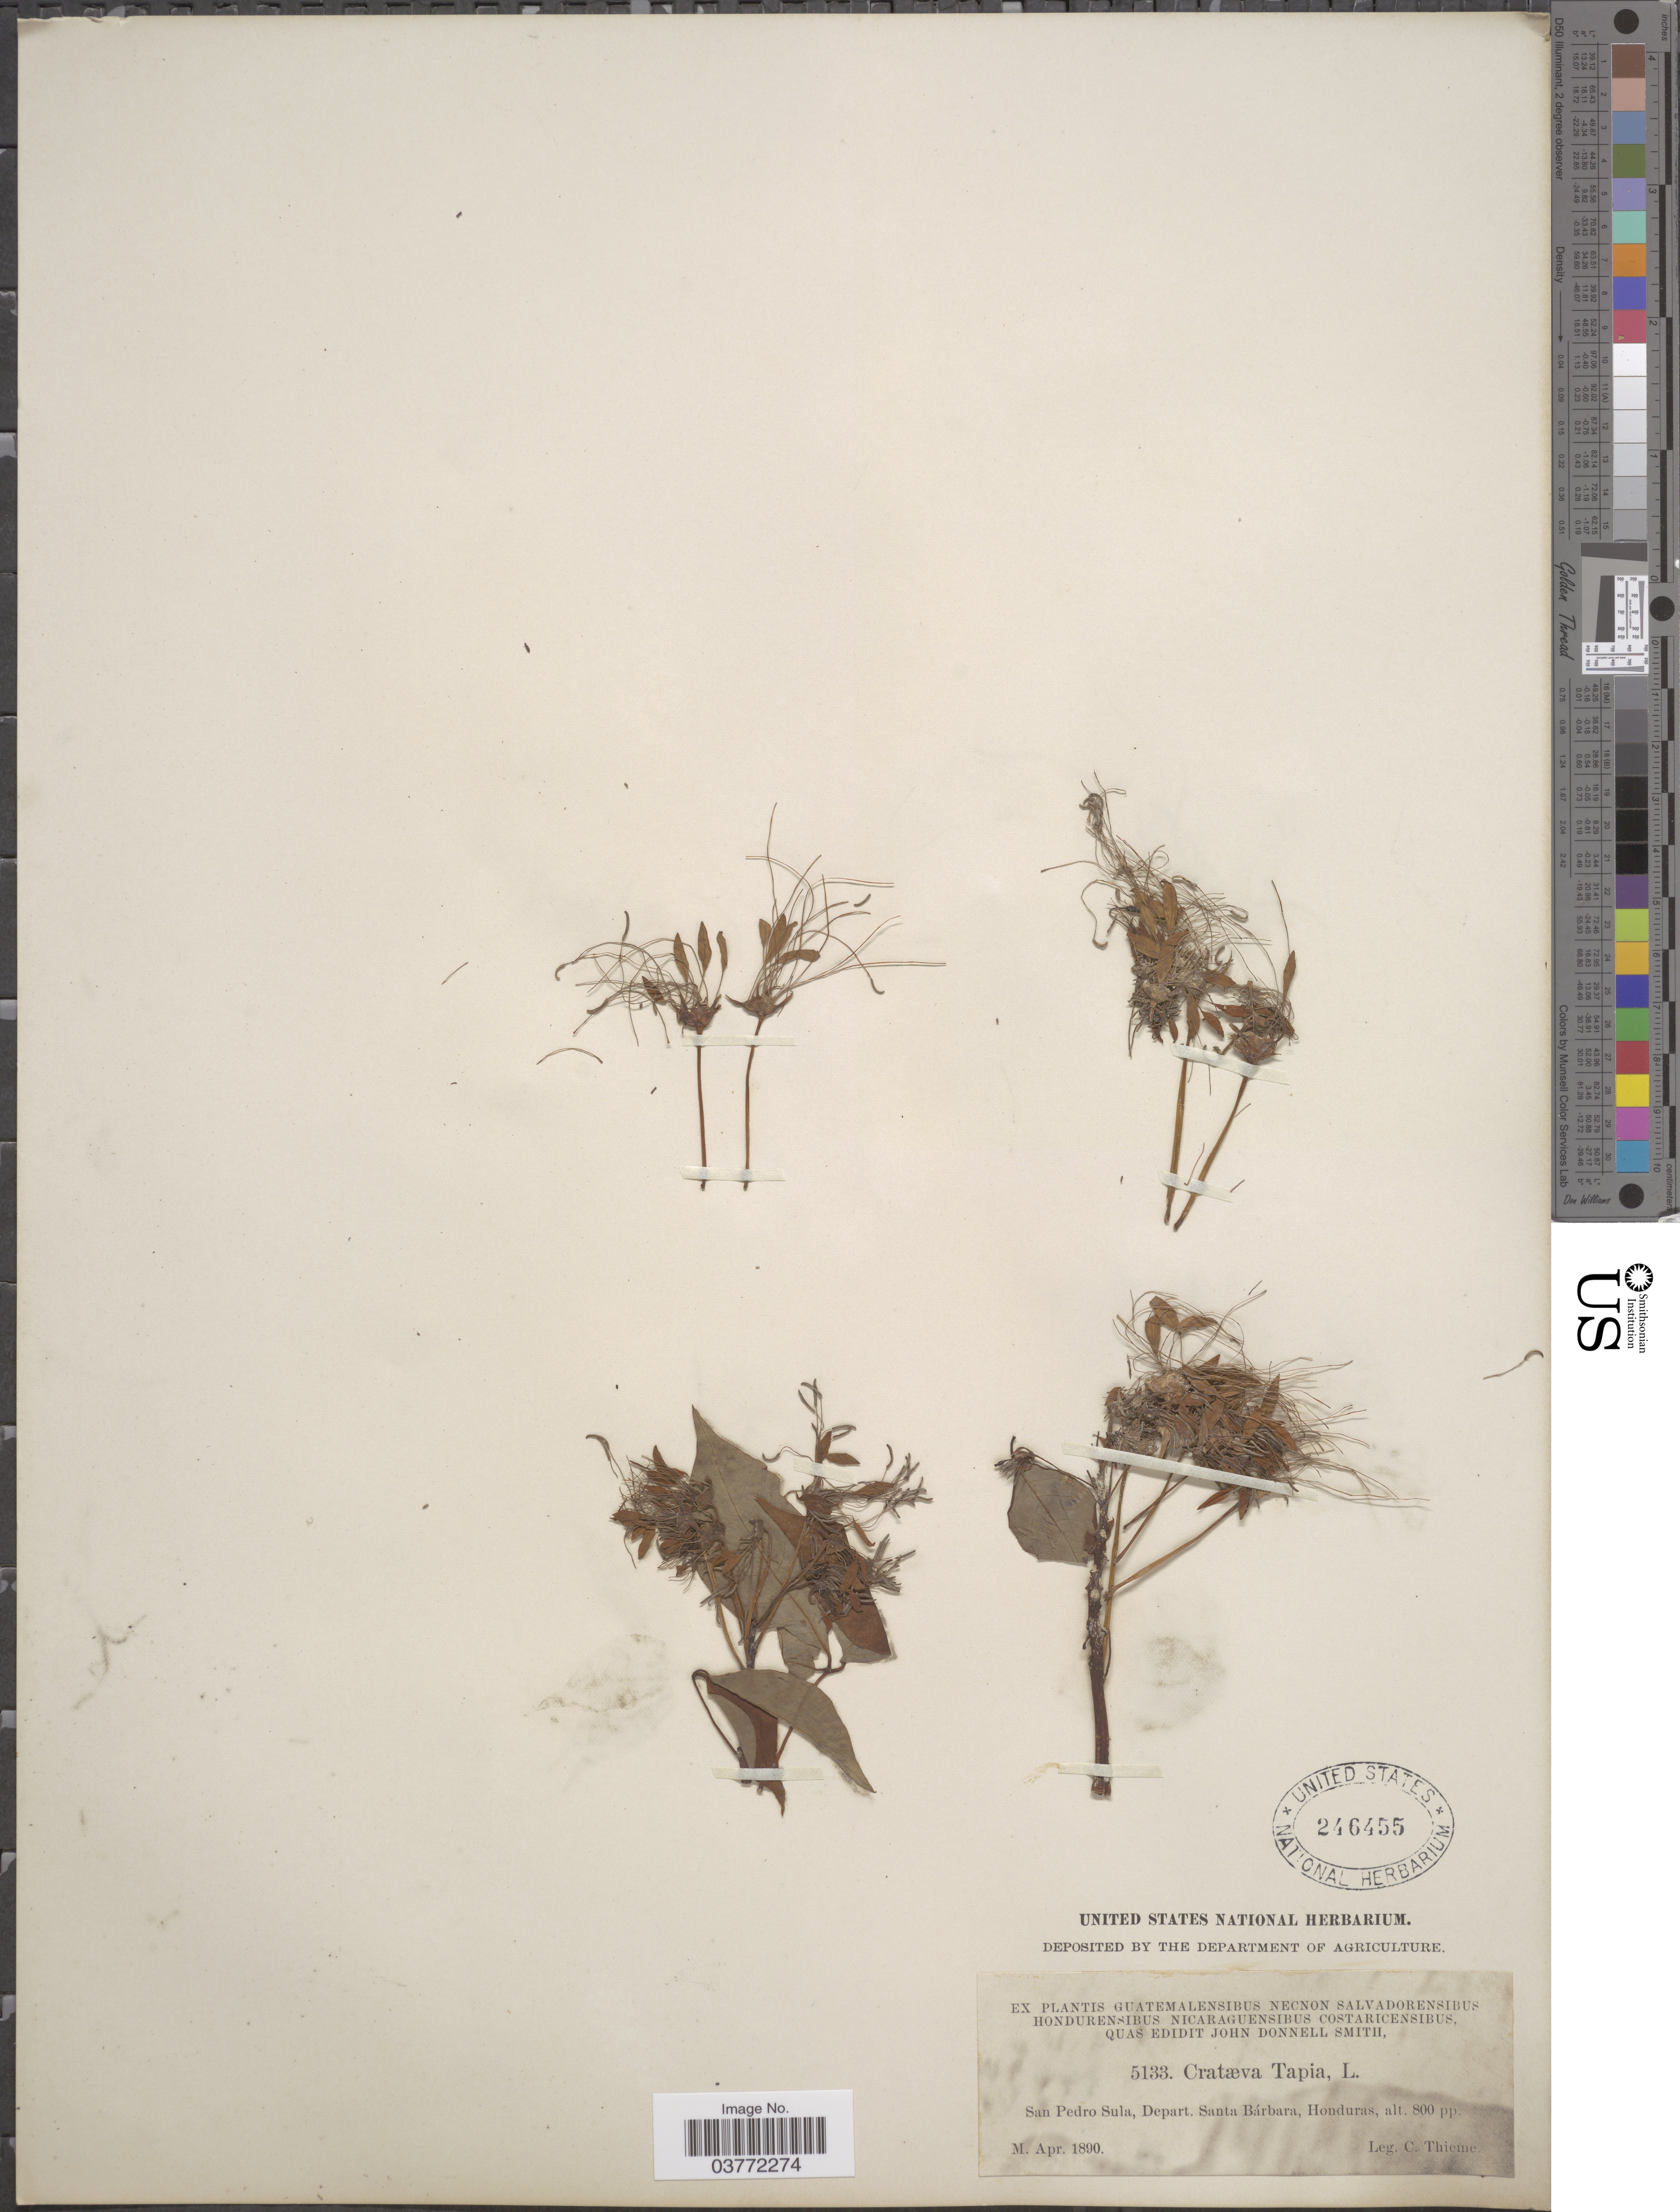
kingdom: Plantae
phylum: Tracheophyta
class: Magnoliopsida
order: Brassicales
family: Capparaceae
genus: Crateva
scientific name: Crateva tapia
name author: L.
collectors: C. Thieme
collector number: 5133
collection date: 1890-04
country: Honduras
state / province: Santa Barbara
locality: San Pedro Sula, Depart. Santa Bárbara.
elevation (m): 244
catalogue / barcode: US 246455